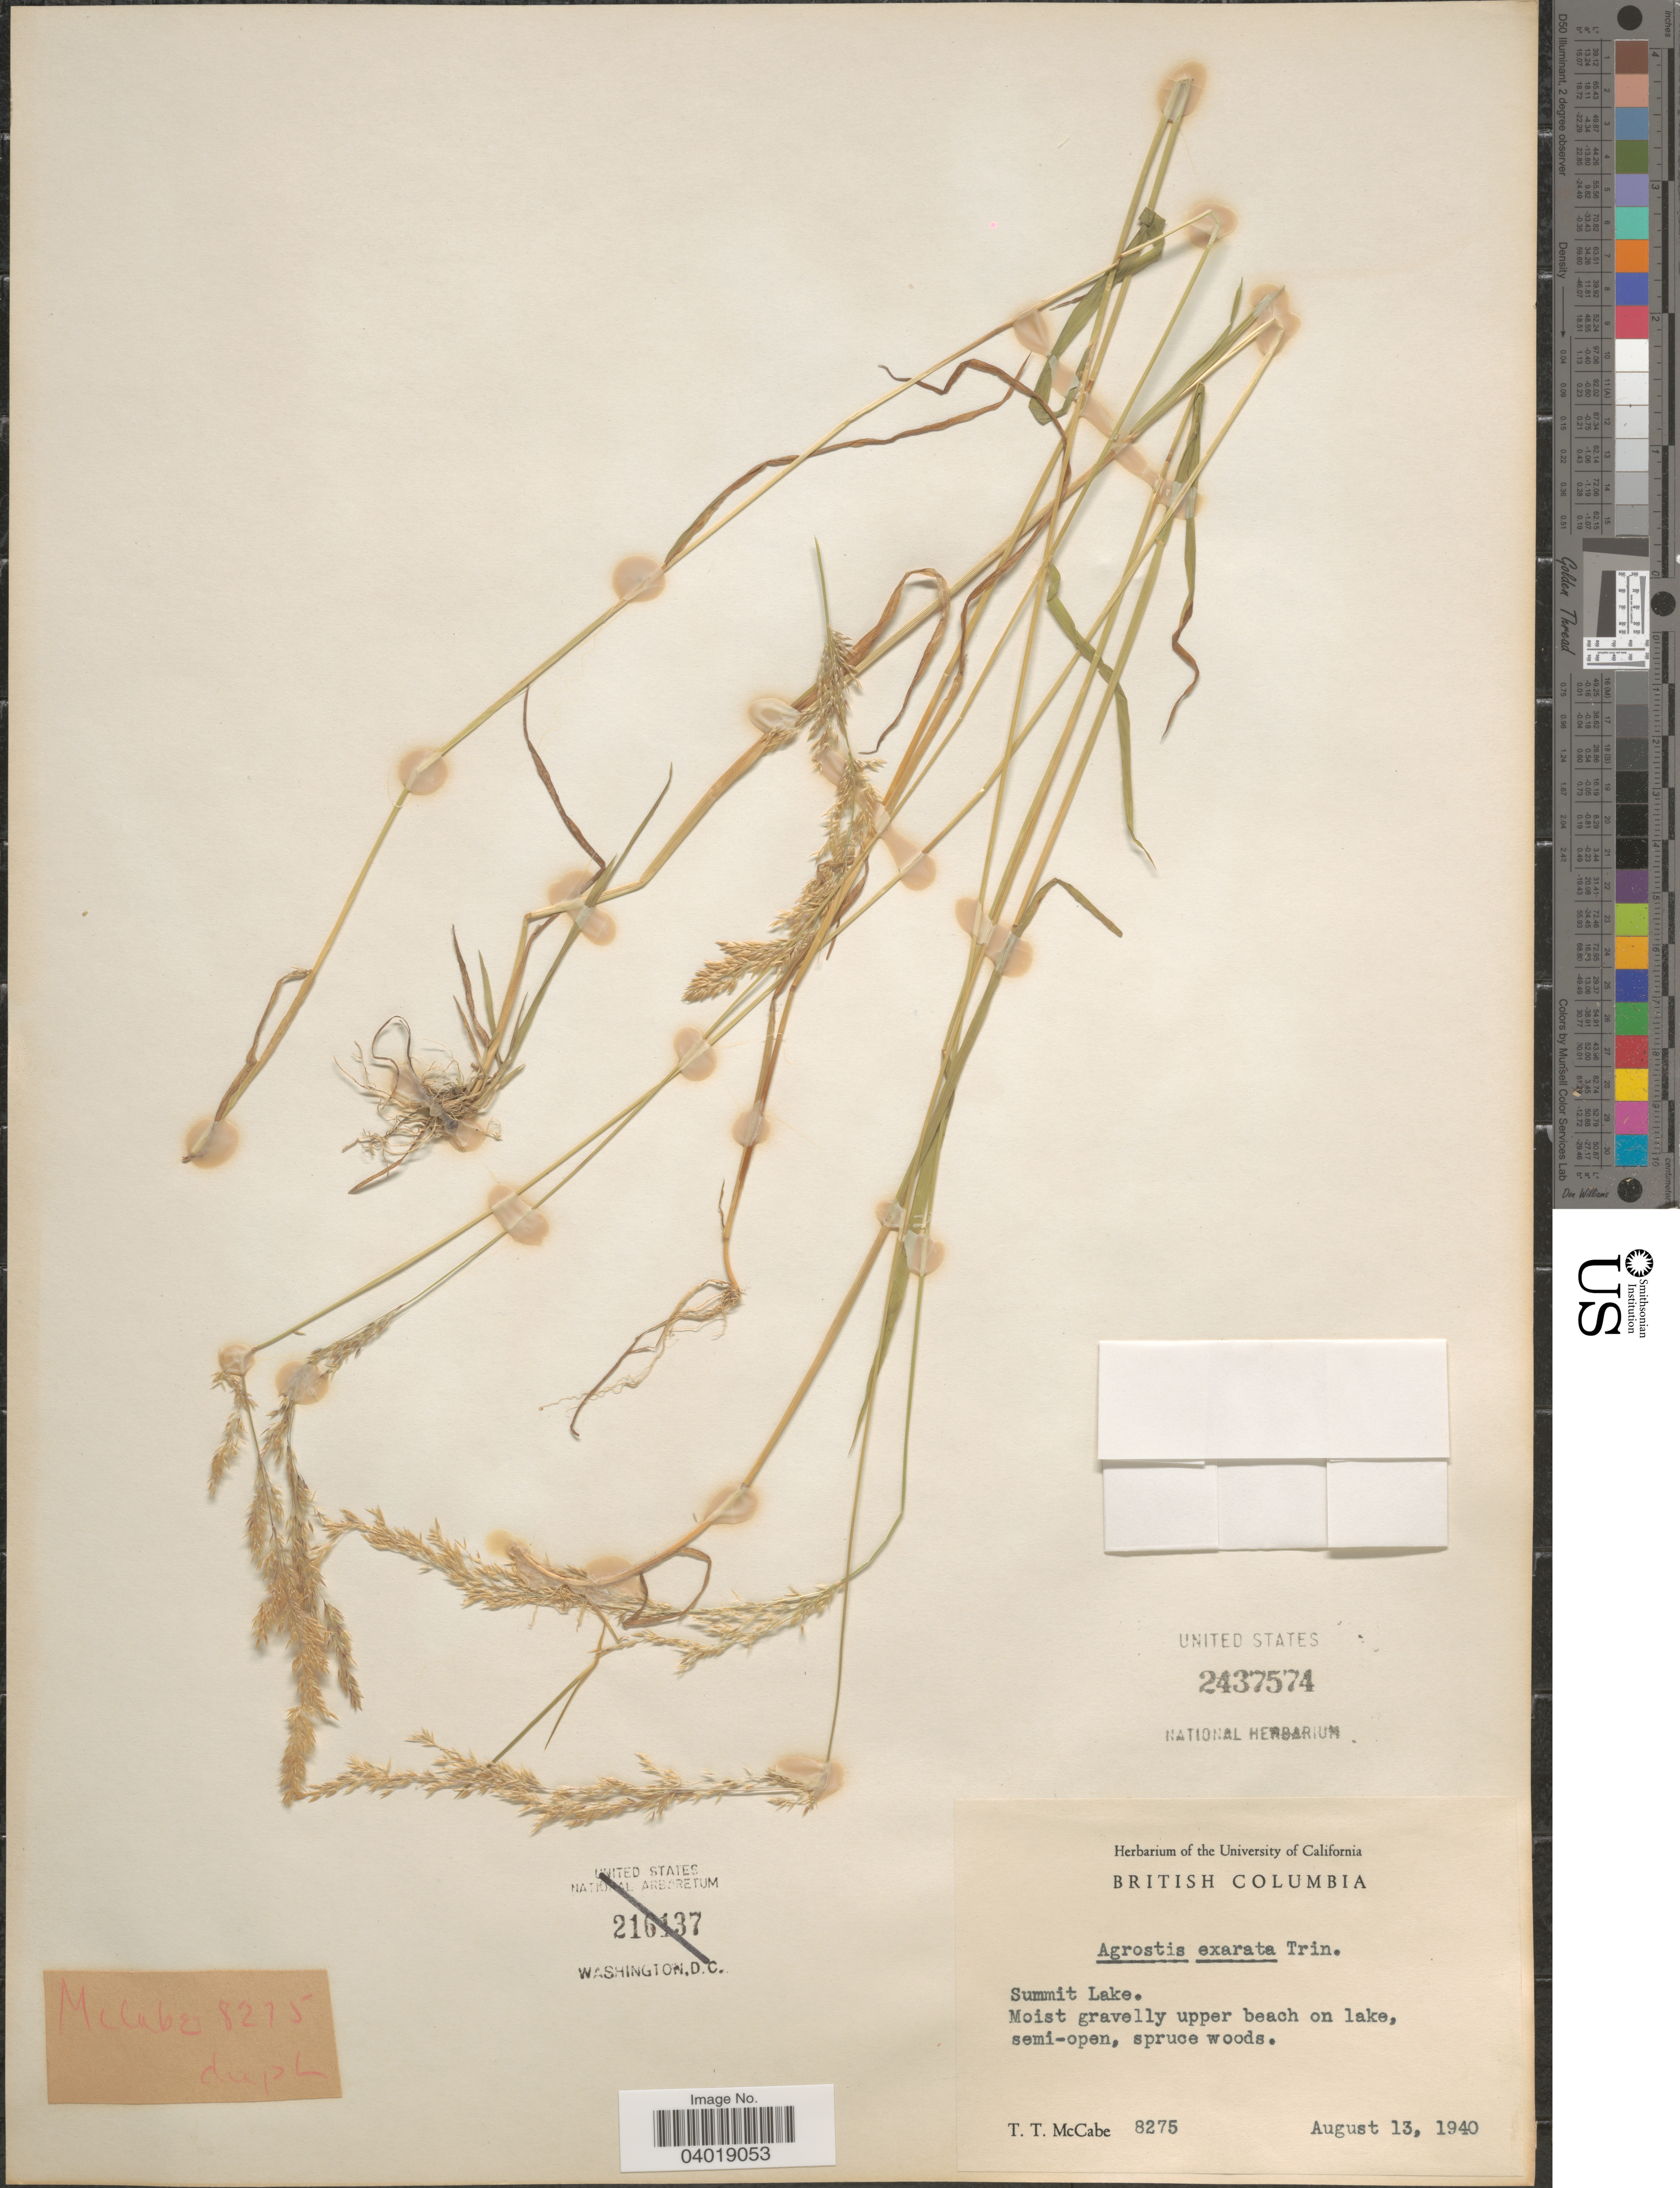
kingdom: Plantae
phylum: Tracheophyta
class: Liliopsida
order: Poales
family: Poaceae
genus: Agrostis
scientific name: Agrostis exarata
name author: Trin.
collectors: T. McCabe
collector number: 8275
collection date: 1940-08-13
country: Canada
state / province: British Columbia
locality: Summit Lake. Upper beach on lake.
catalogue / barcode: US 2437574